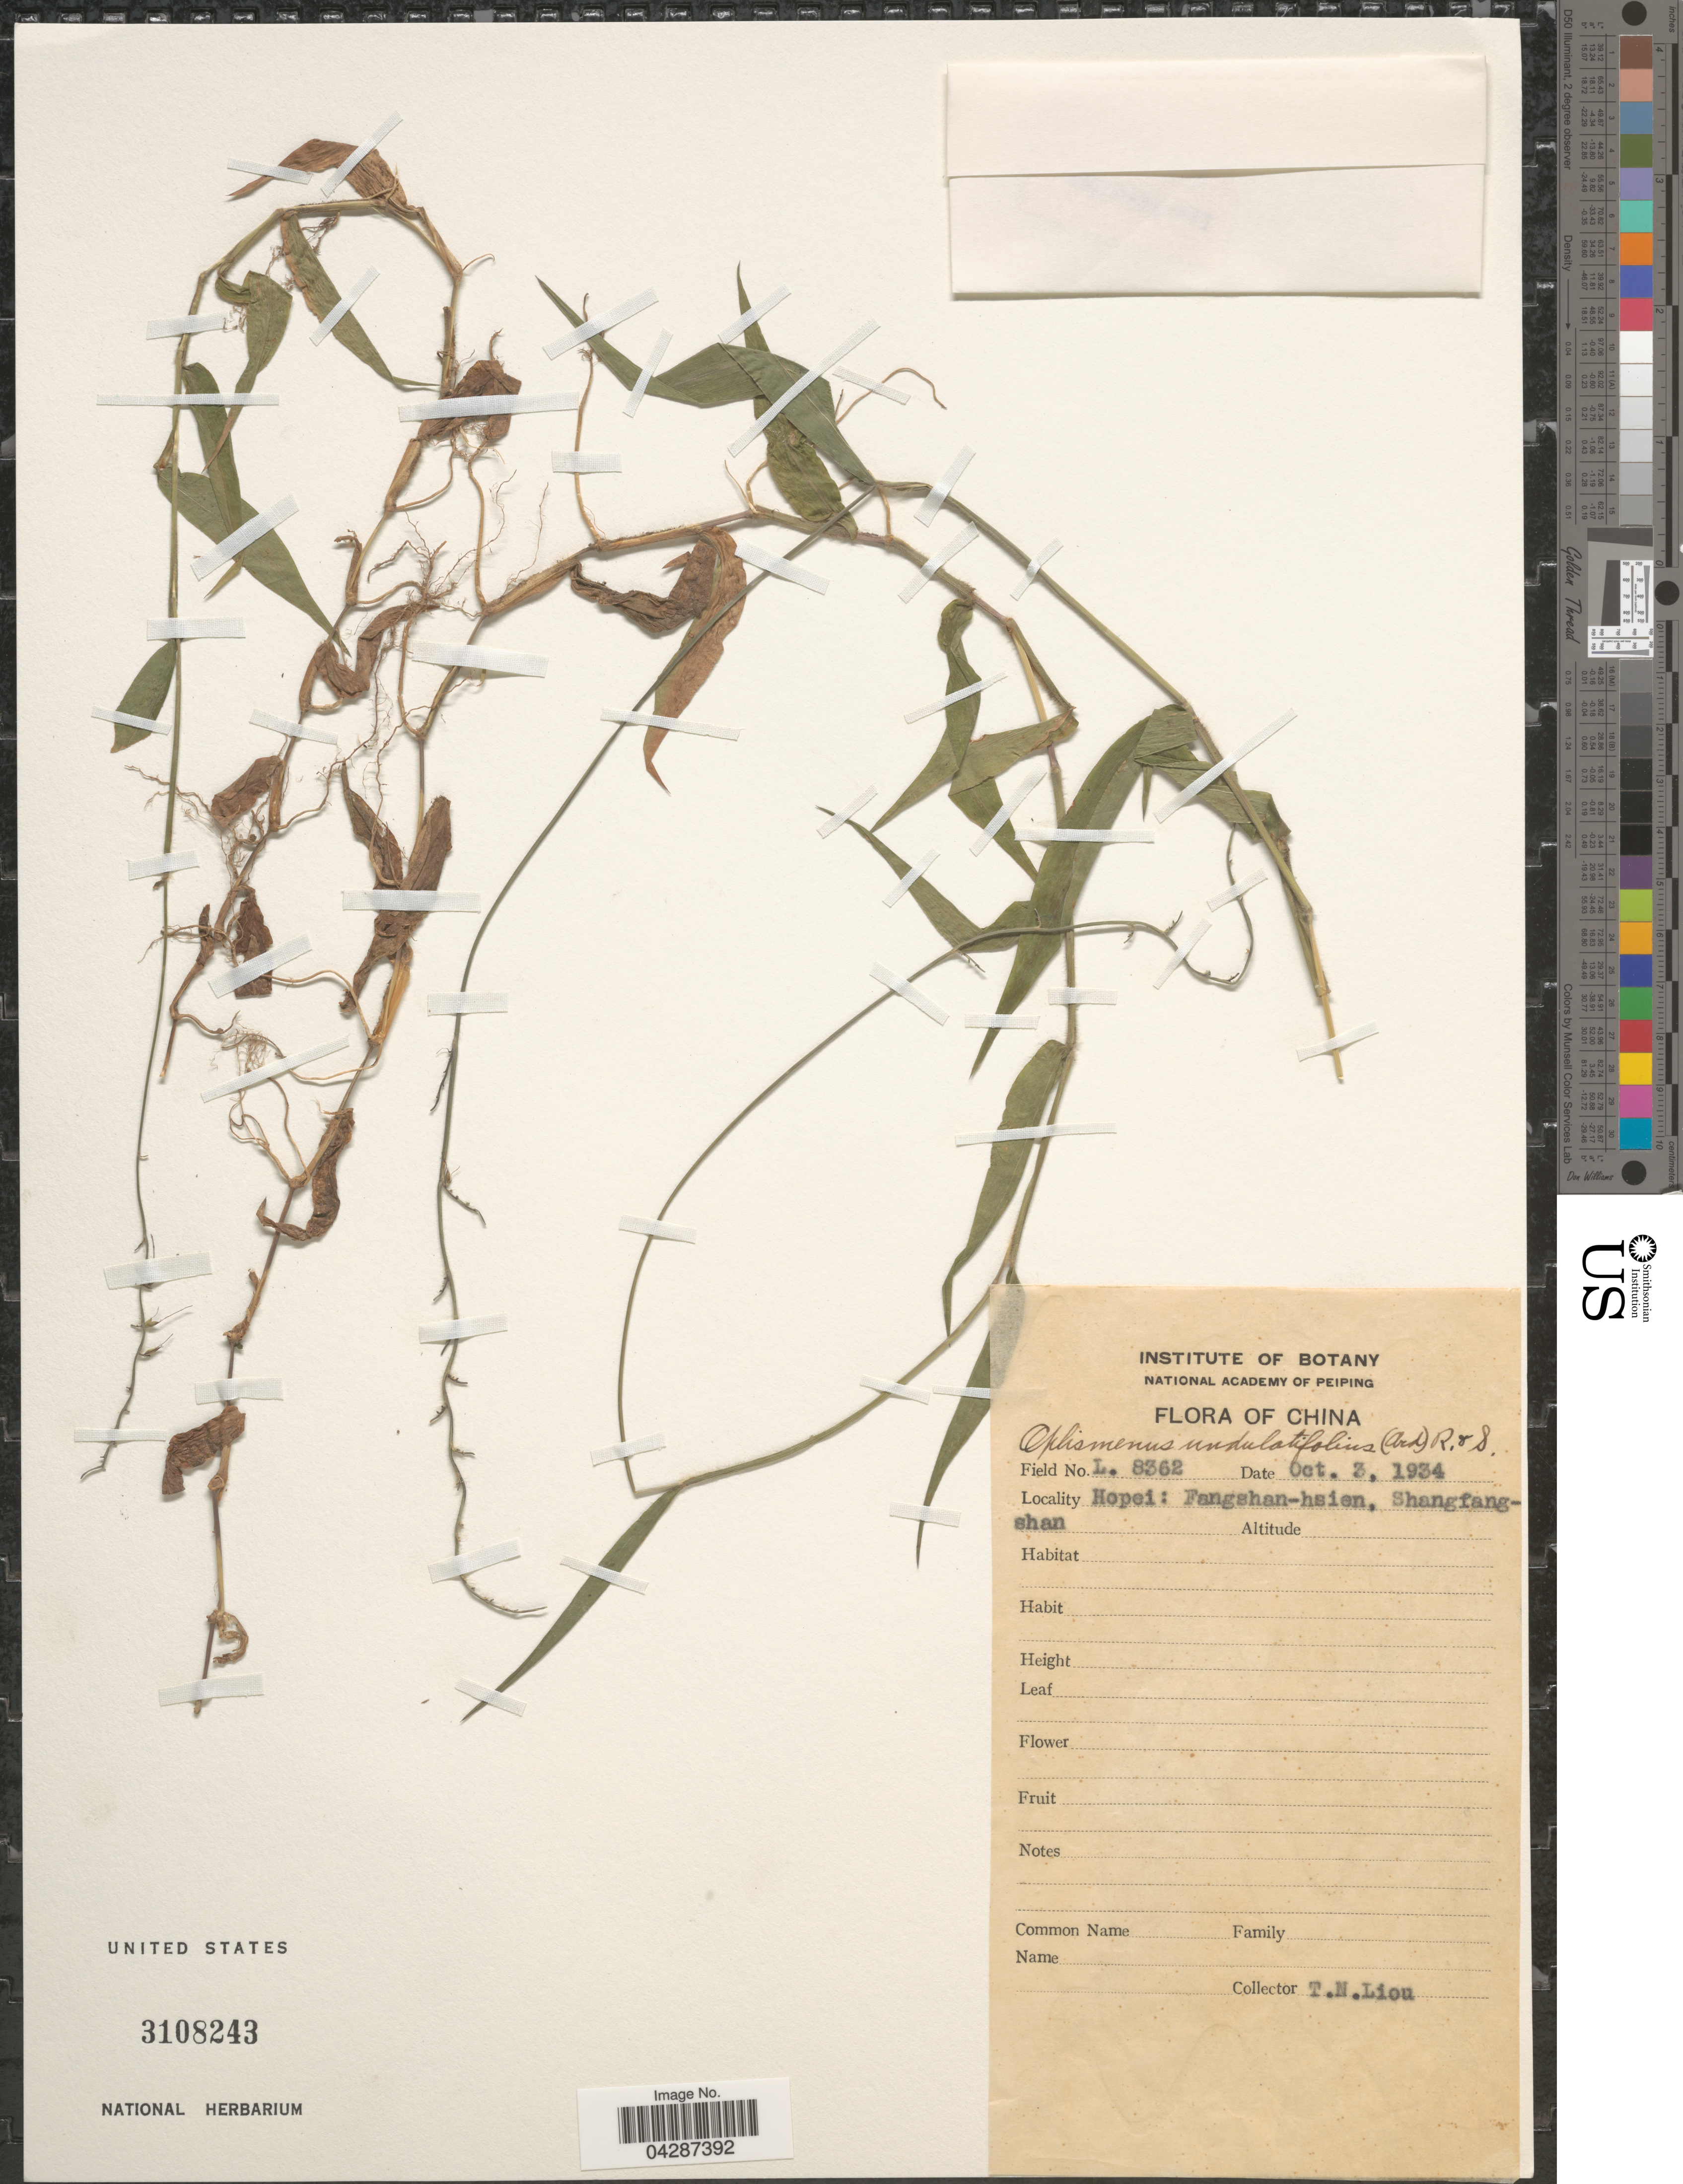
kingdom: Plantae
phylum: Tracheophyta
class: Liliopsida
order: Poales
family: Poaceae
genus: Oplismenus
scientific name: Oplismenus undulatifolius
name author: (Ard.) P. Beauv.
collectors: T. N. Liou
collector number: L8362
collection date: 1934-10-03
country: China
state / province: Hebei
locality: Hopei: Fangshan-hsien, Shangfangshan.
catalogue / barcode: US 3108243